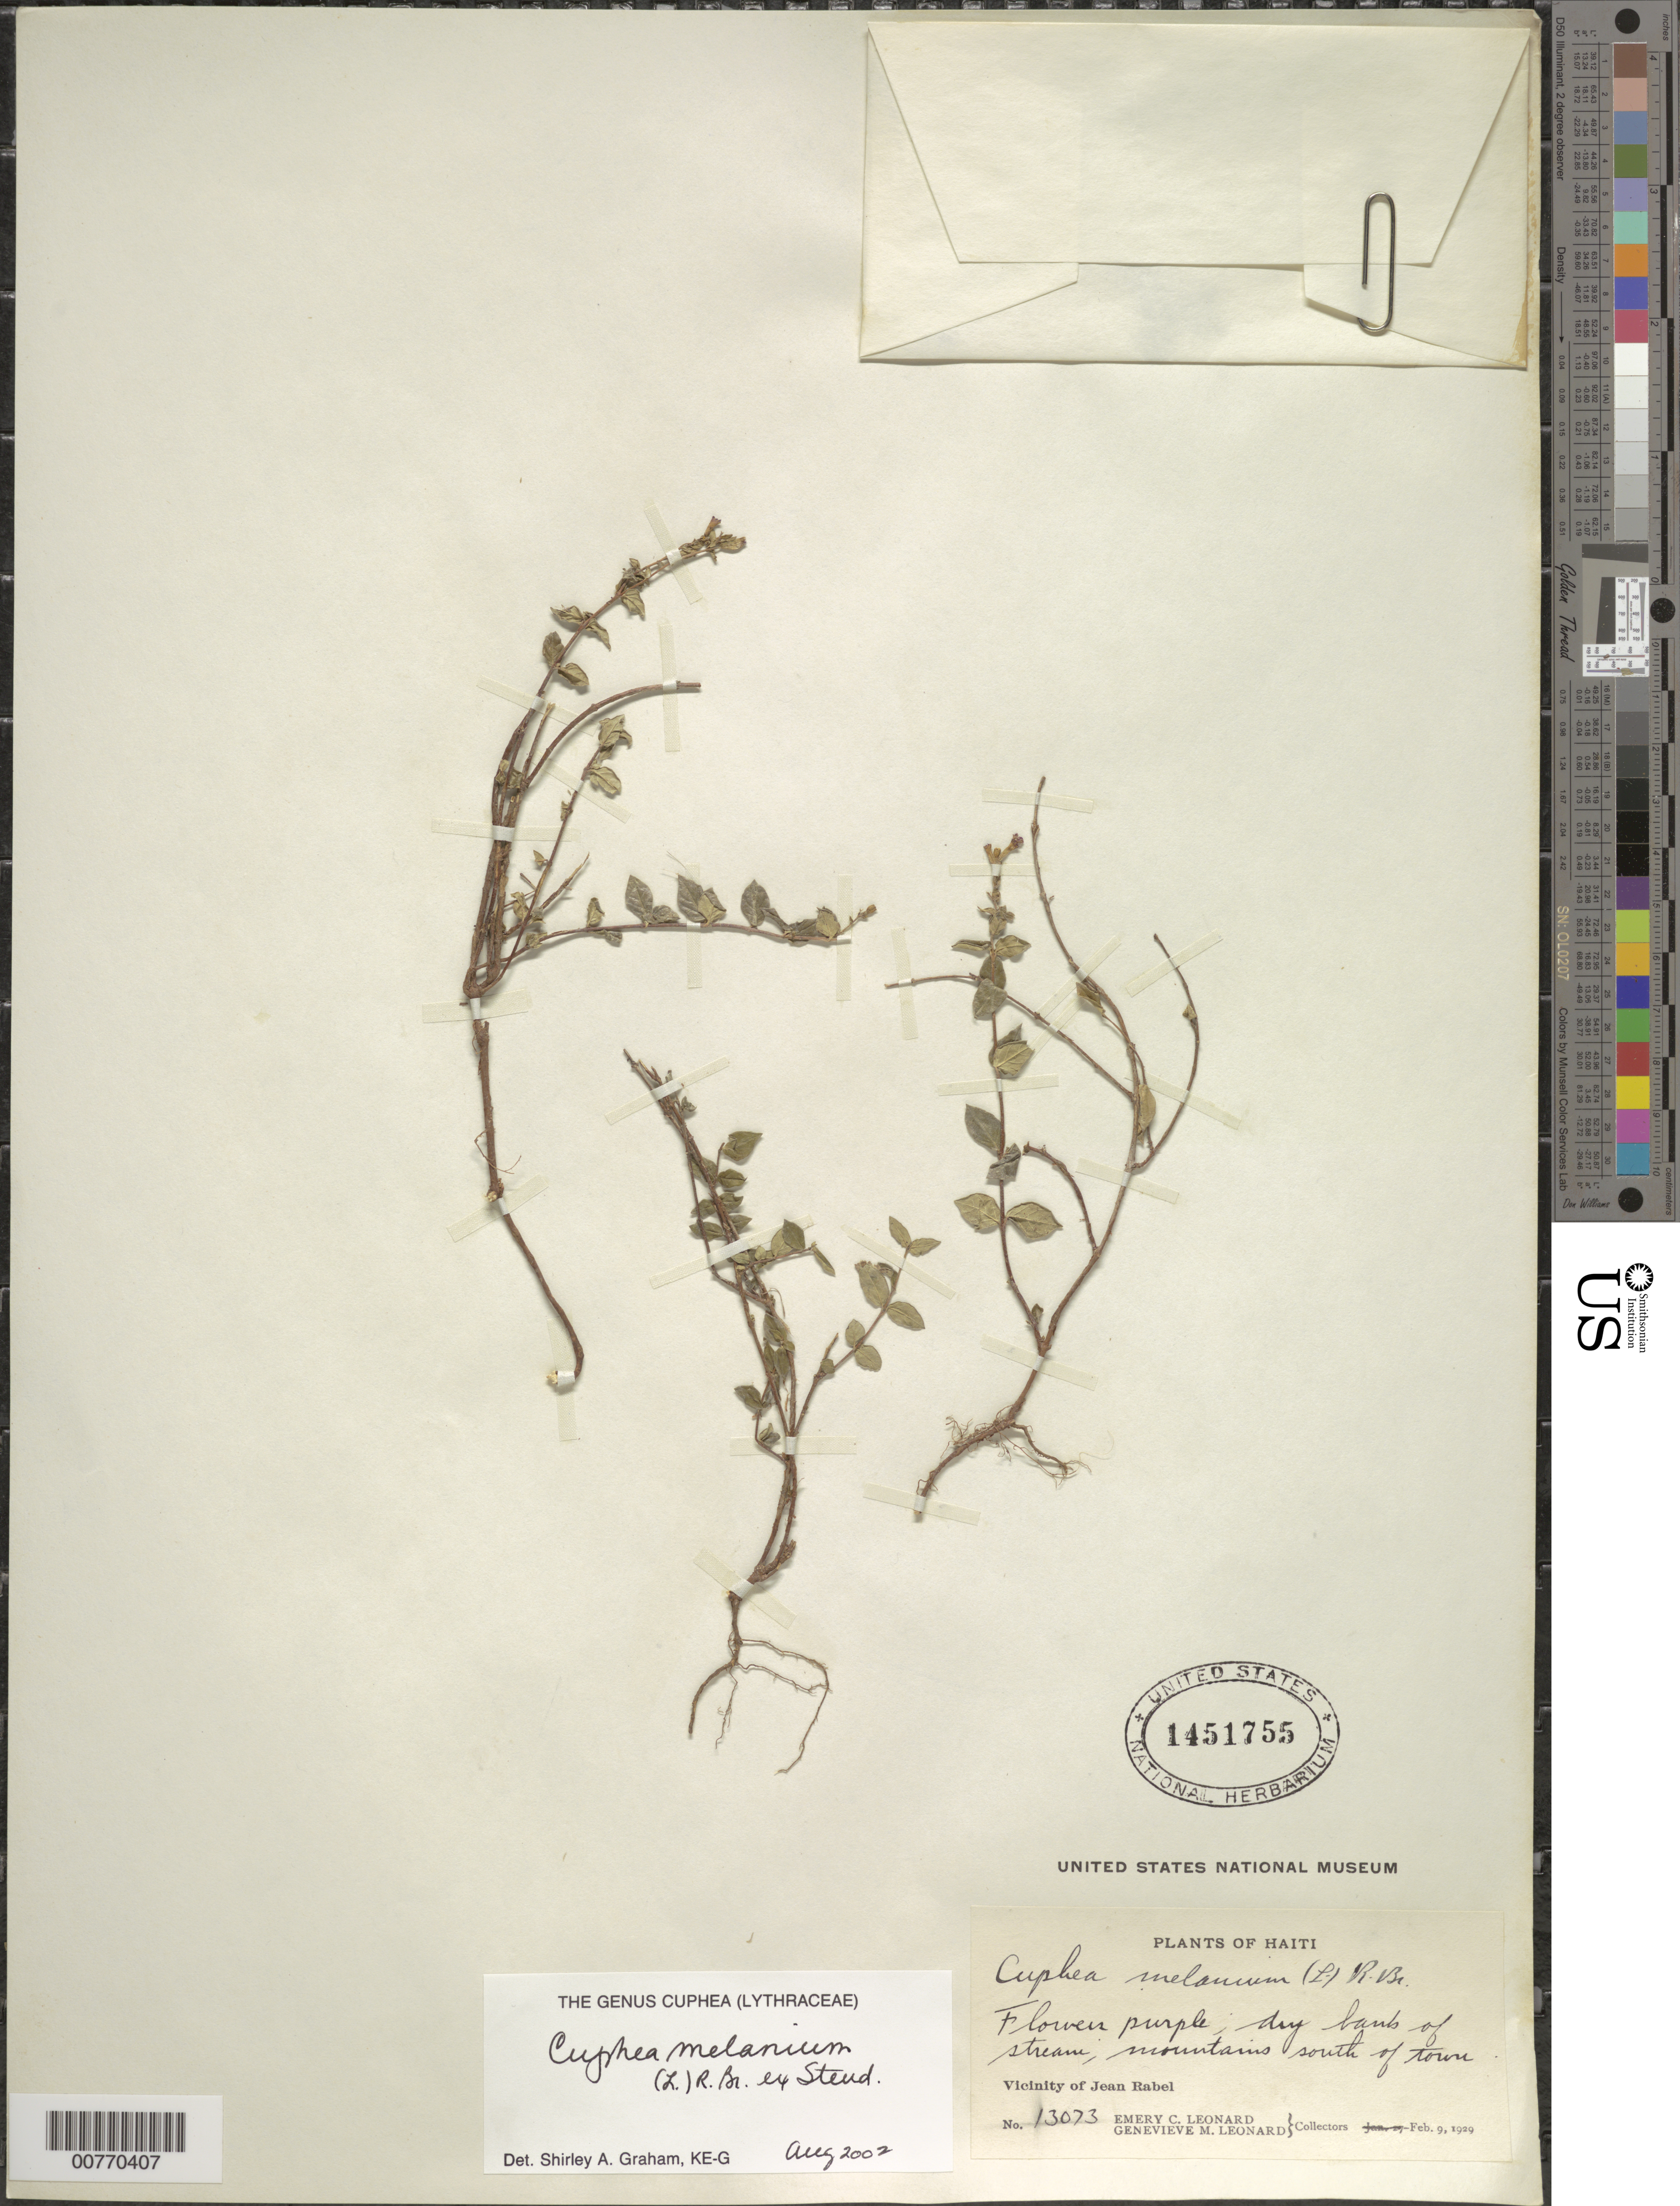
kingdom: Plantae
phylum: Tracheophyta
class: Magnoliopsida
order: Myrtales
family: Lythraceae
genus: Cuphea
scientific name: Cuphea melanium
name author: (L.) Cramer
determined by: Graham, Shirley Ann Tousch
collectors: E. C. Leonard & G. M. Leonard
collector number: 13073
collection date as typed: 09 Feb 1929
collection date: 1929-02-09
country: Haiti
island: Hispaniola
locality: Vicinity of Jean Rabel, mountains south of town.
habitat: Dry bank of stream.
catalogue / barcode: US 1451755